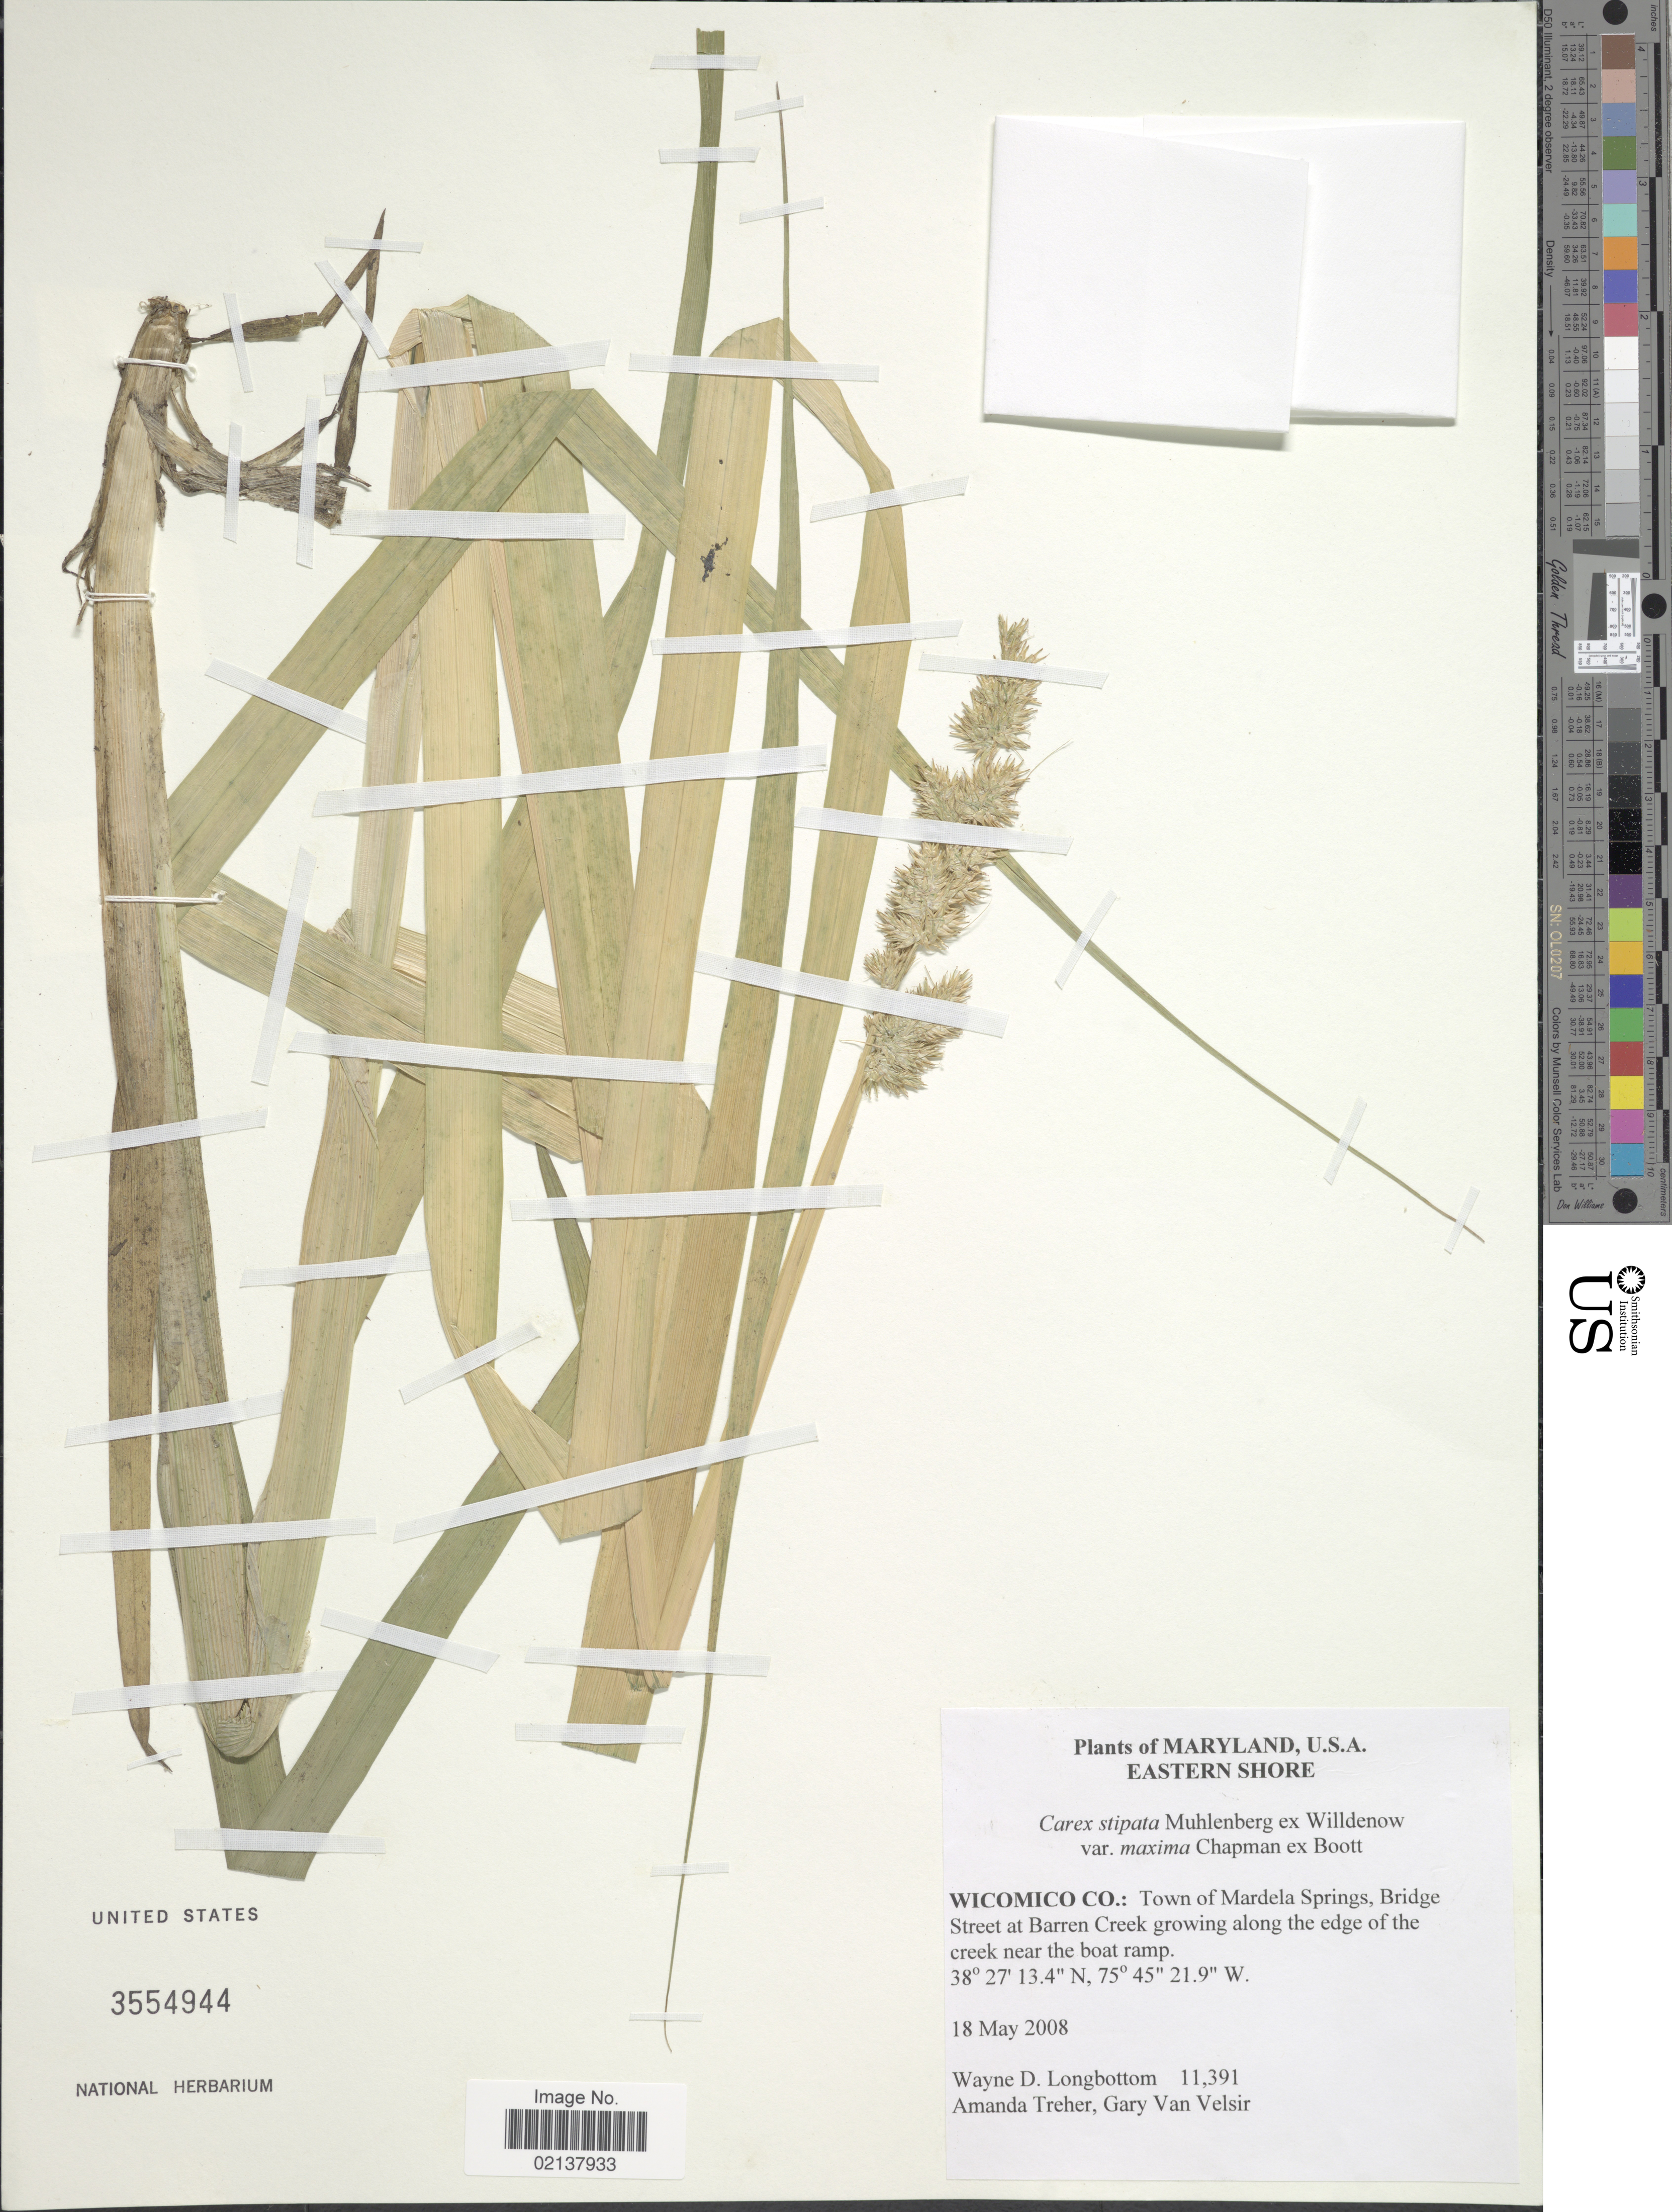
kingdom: Plantae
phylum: Tracheophyta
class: Liliopsida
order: Poales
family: Cyperaceae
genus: Carex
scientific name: Carex stipata var. maxima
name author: Chapm. ex Boott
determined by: Strong, Mark T., (BOT), Smithsonian Institution - National Museum of Natural History (UNITED STATES)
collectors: W. D. Longbottom, A. Treher & G. Van Velsir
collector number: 11391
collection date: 2008-05-18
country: United States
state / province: Maryland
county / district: Wicomico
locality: Eastern Shore. Town of Mardela Springs, Bridge Street at Barren Creek growing along the edge of the creek, the boat ramp.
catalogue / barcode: US 3554944